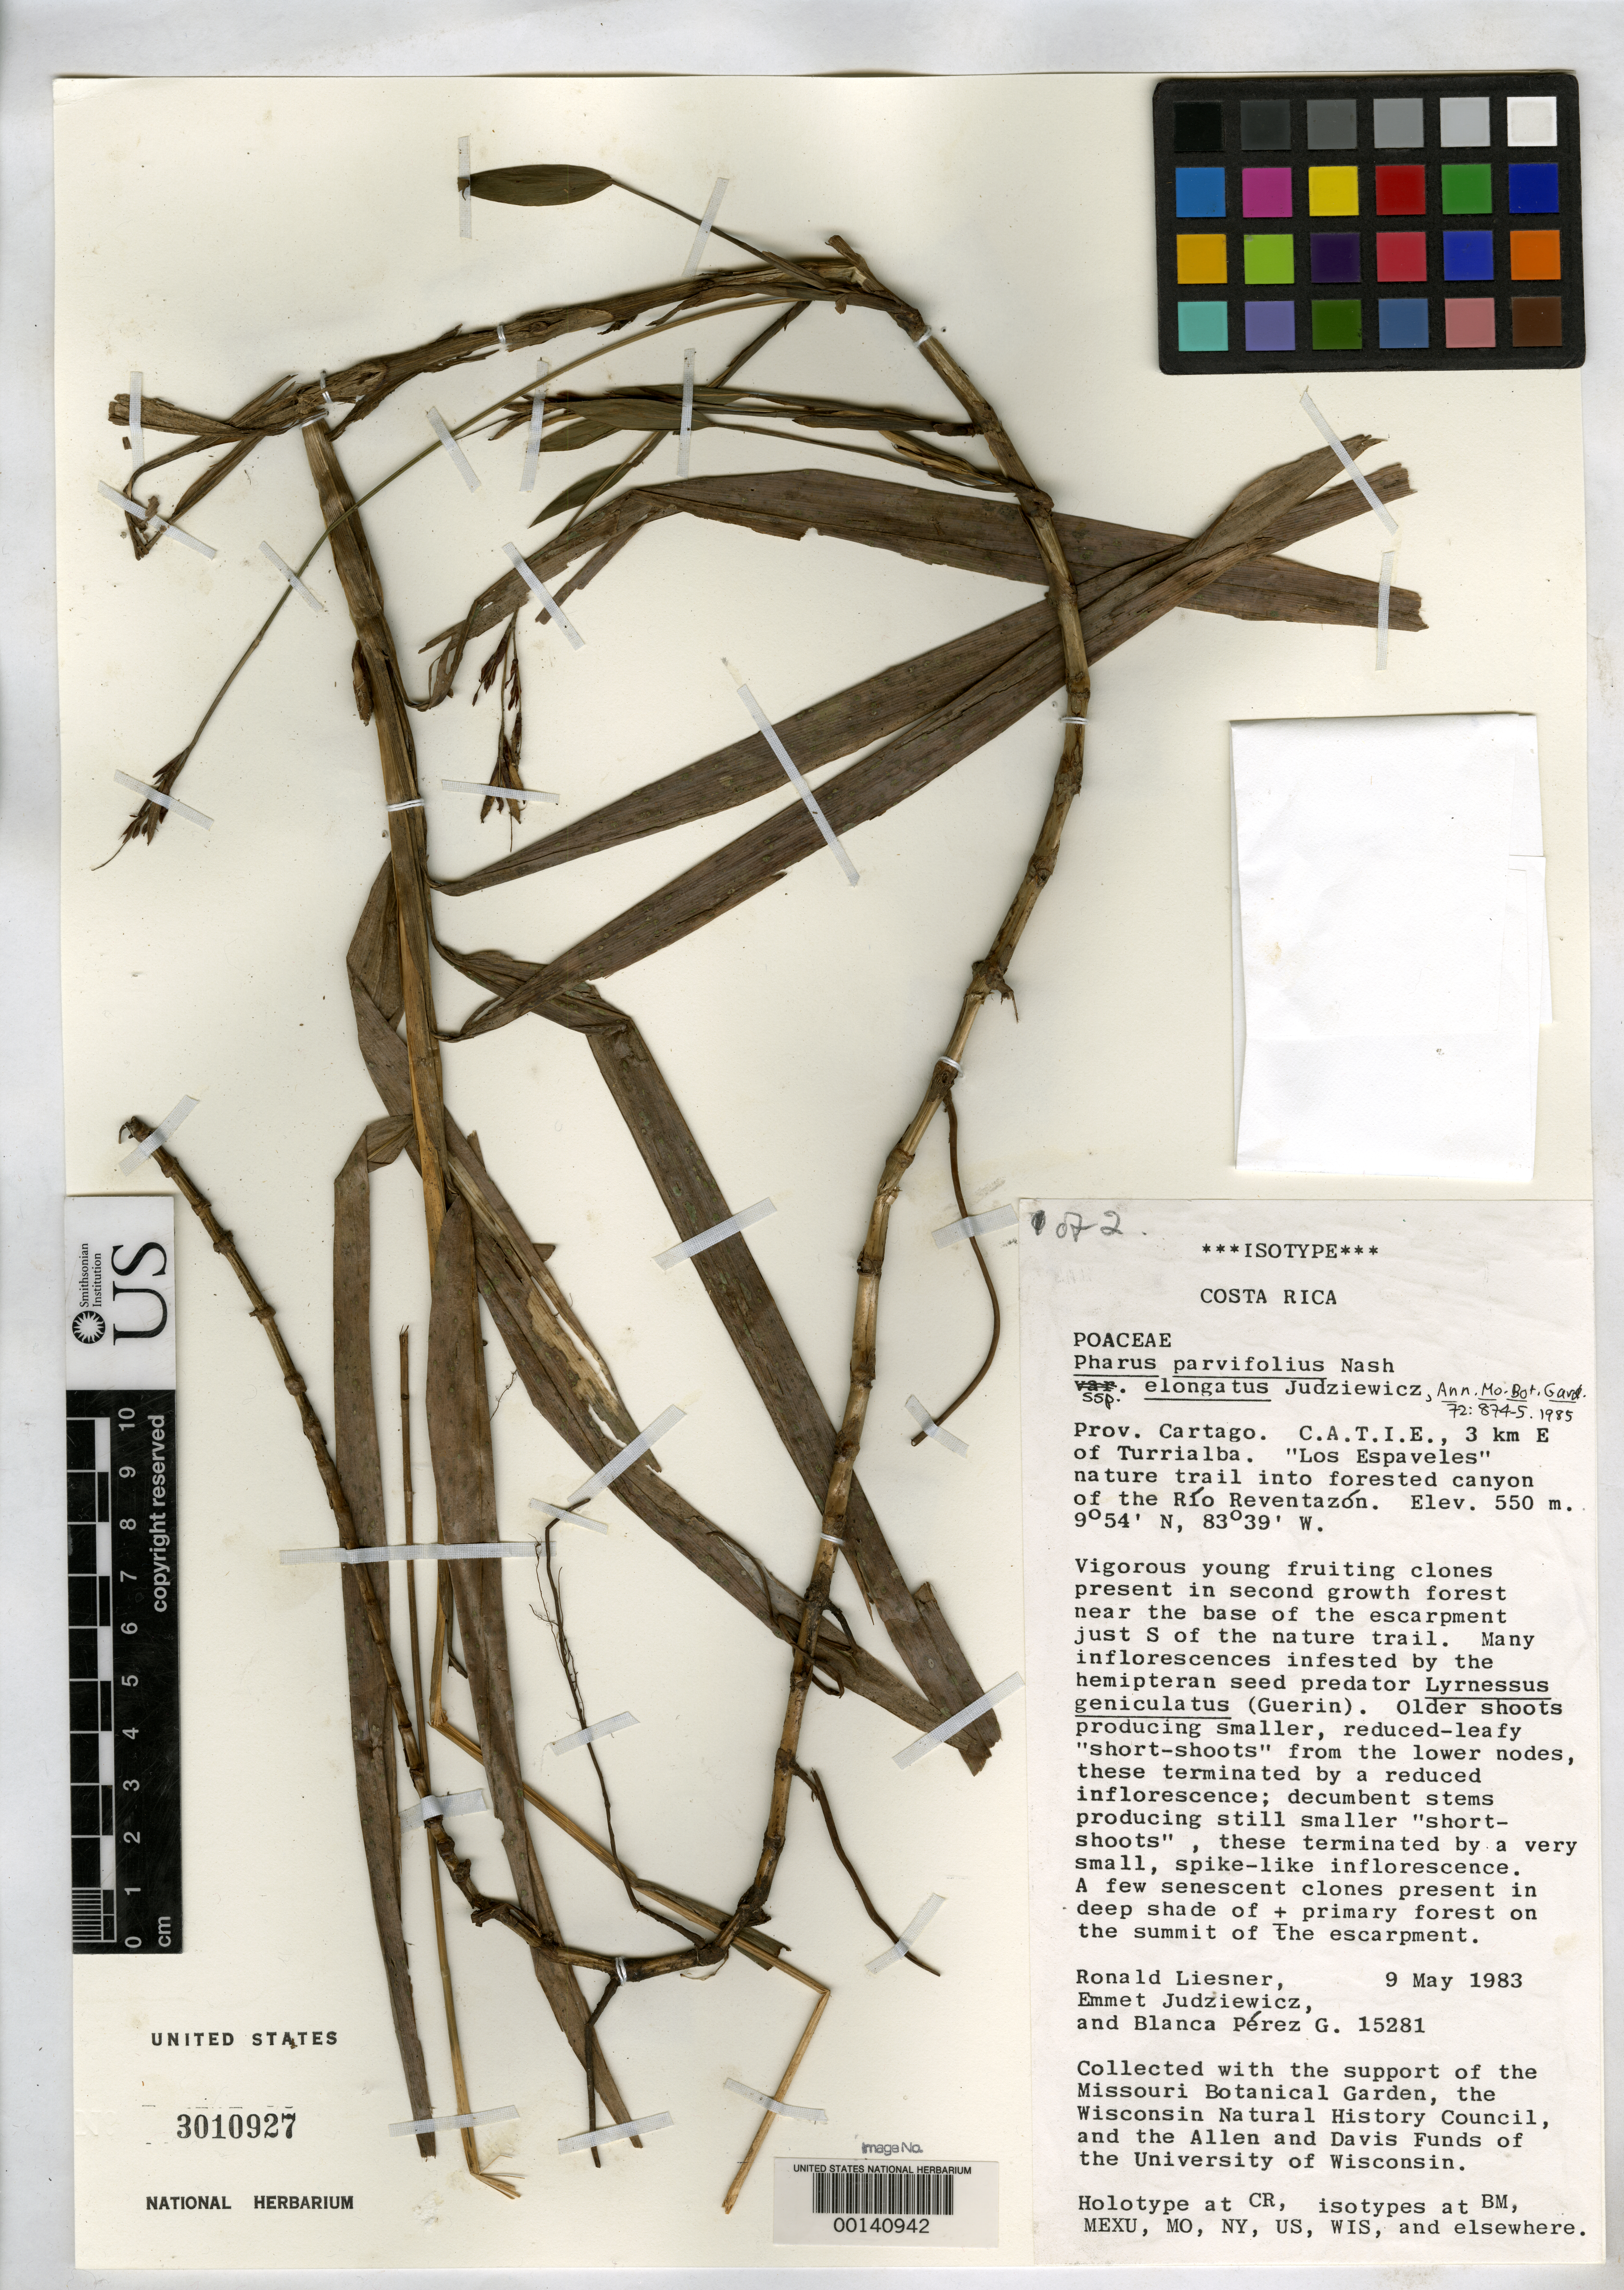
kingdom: Plantae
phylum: Tracheophyta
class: Liliopsida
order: Poales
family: Poaceae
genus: Pharus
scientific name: Pharus parvifolius subsp. elongatus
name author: Judz.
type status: Isotype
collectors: R. L. Liesner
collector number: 15281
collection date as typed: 09 May 1983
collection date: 1983-05-09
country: Costa Rica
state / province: Cartago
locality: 3 km E of Turrialba, canyon of Rio Reventazon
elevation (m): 550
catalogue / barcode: US 3010927